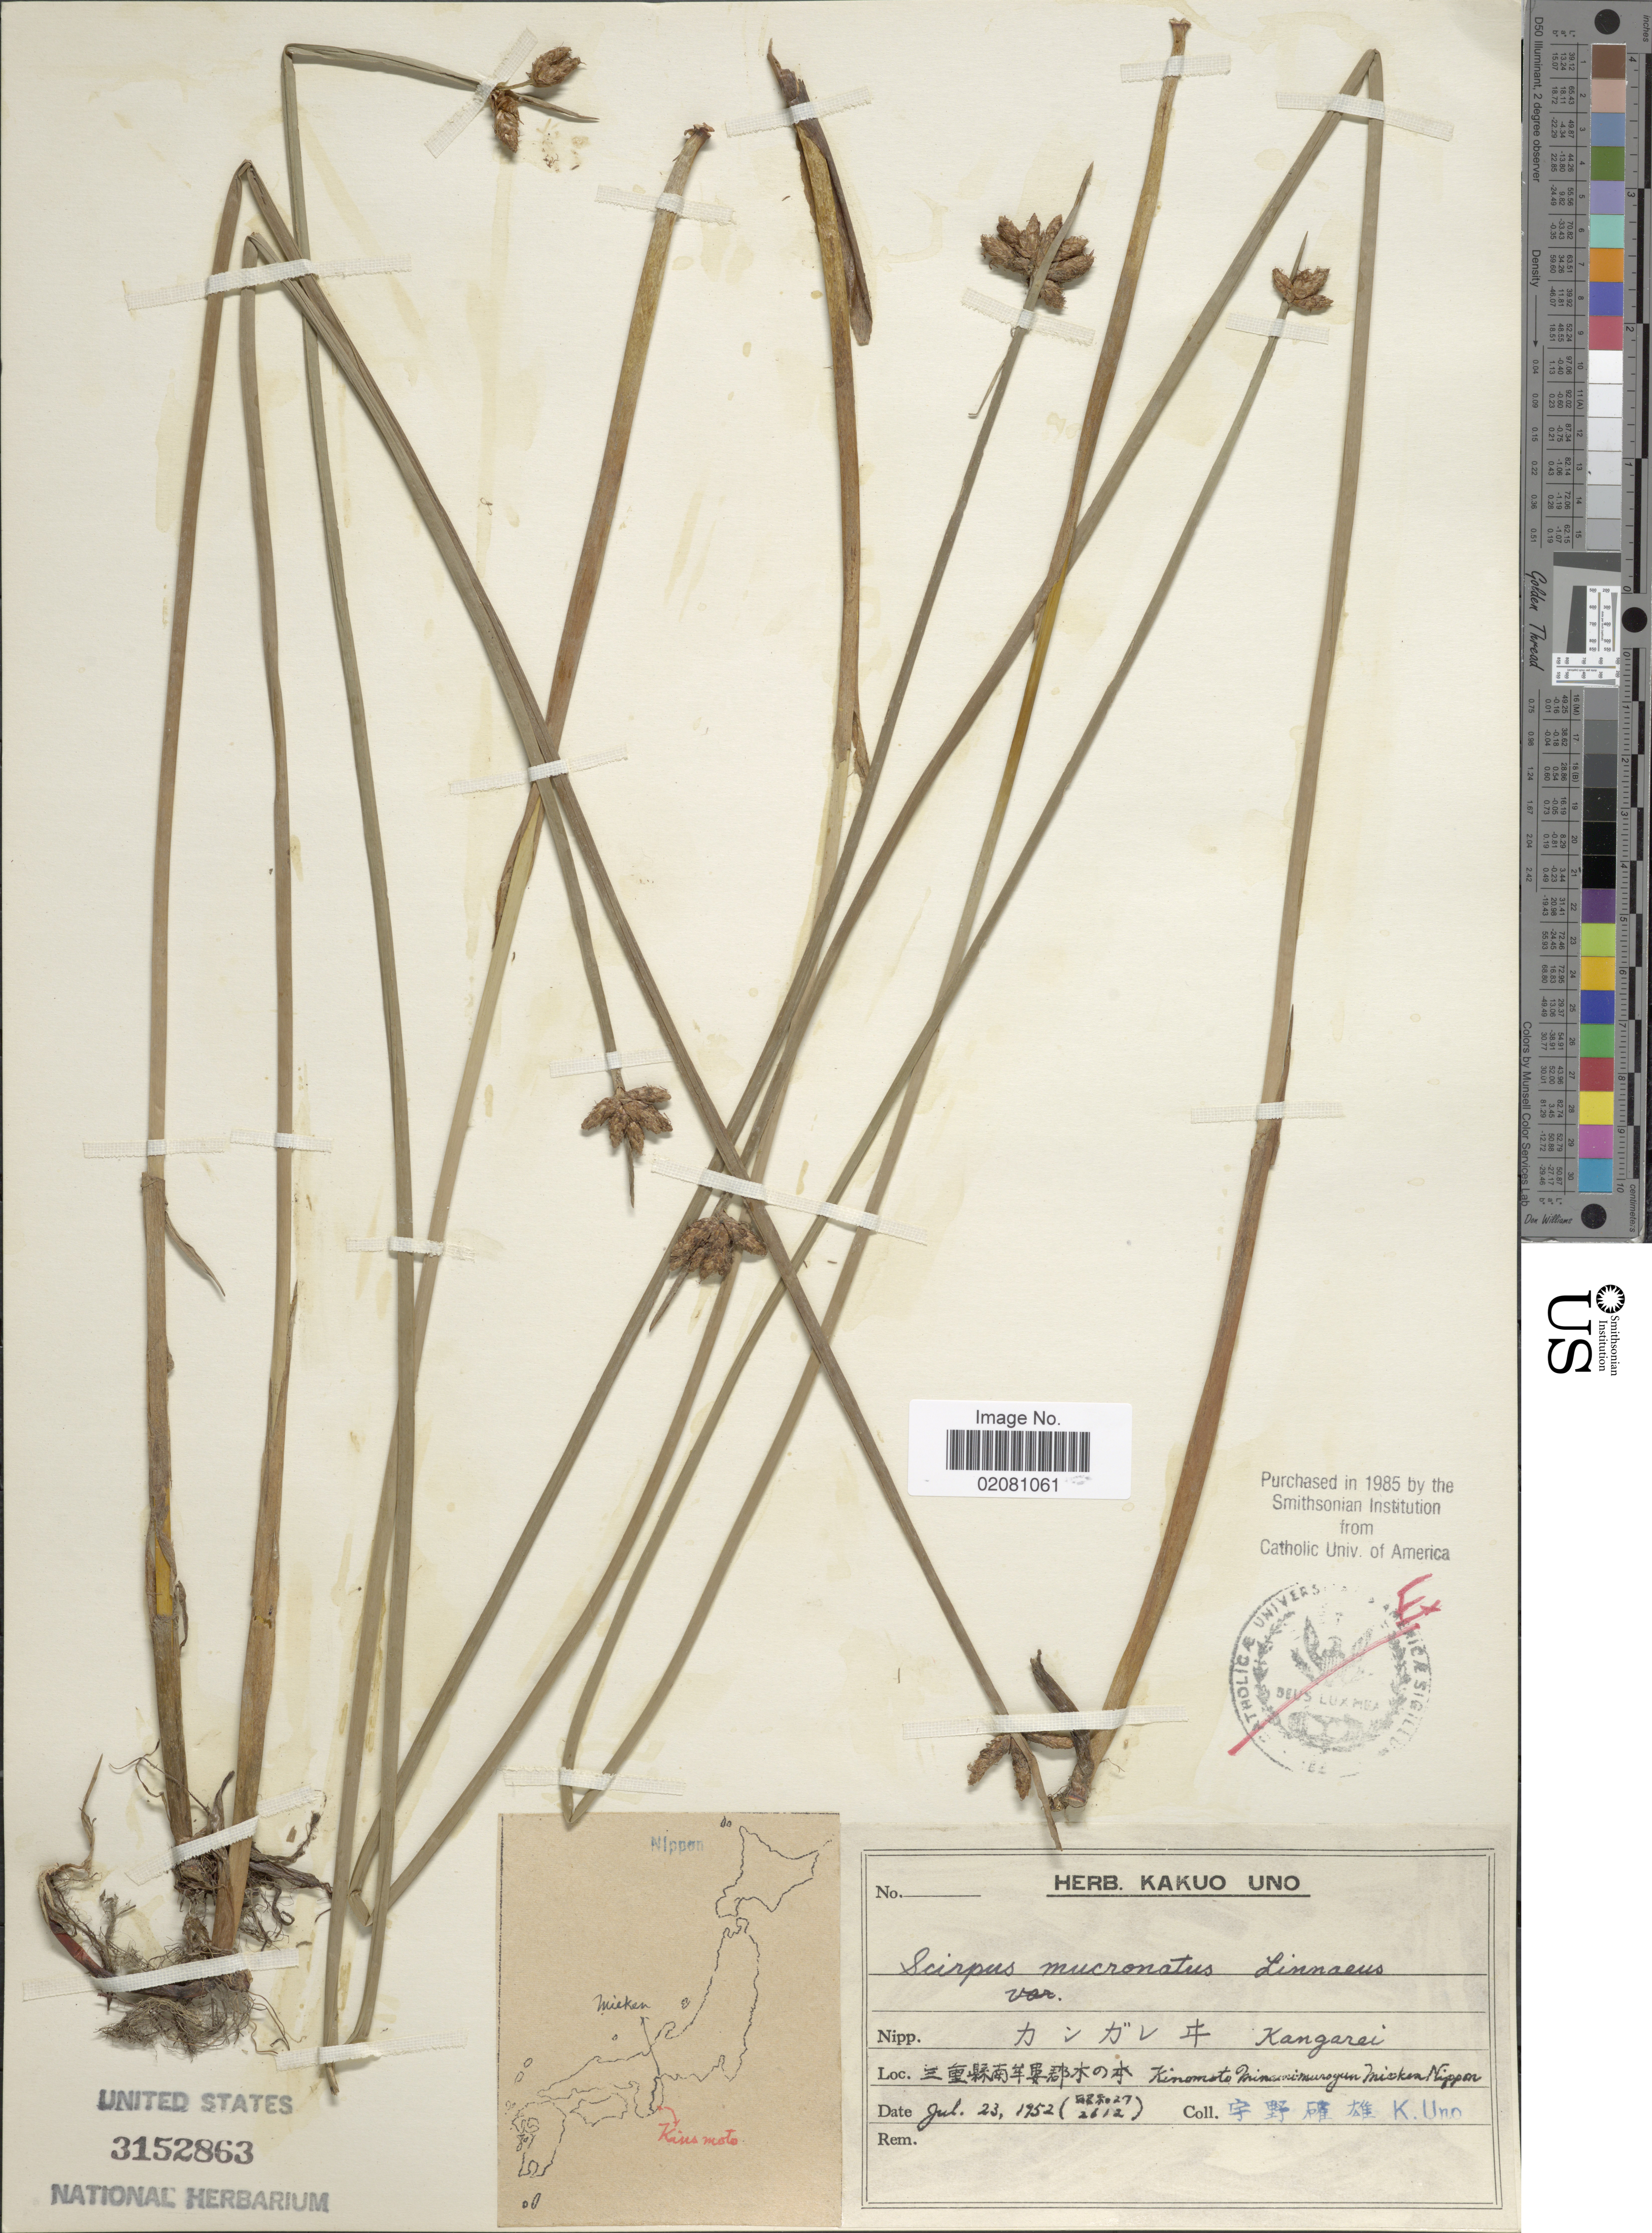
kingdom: Plantae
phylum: Tracheophyta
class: Liliopsida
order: Poales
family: Cyperaceae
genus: Schoenoplectus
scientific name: Schoenoplectus mucronatus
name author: (L.) Palla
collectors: K. Uno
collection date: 1952-07-23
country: Japan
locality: Kinomoto, Minamimurogun, Mieken, Nippon.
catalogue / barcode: US 3152863